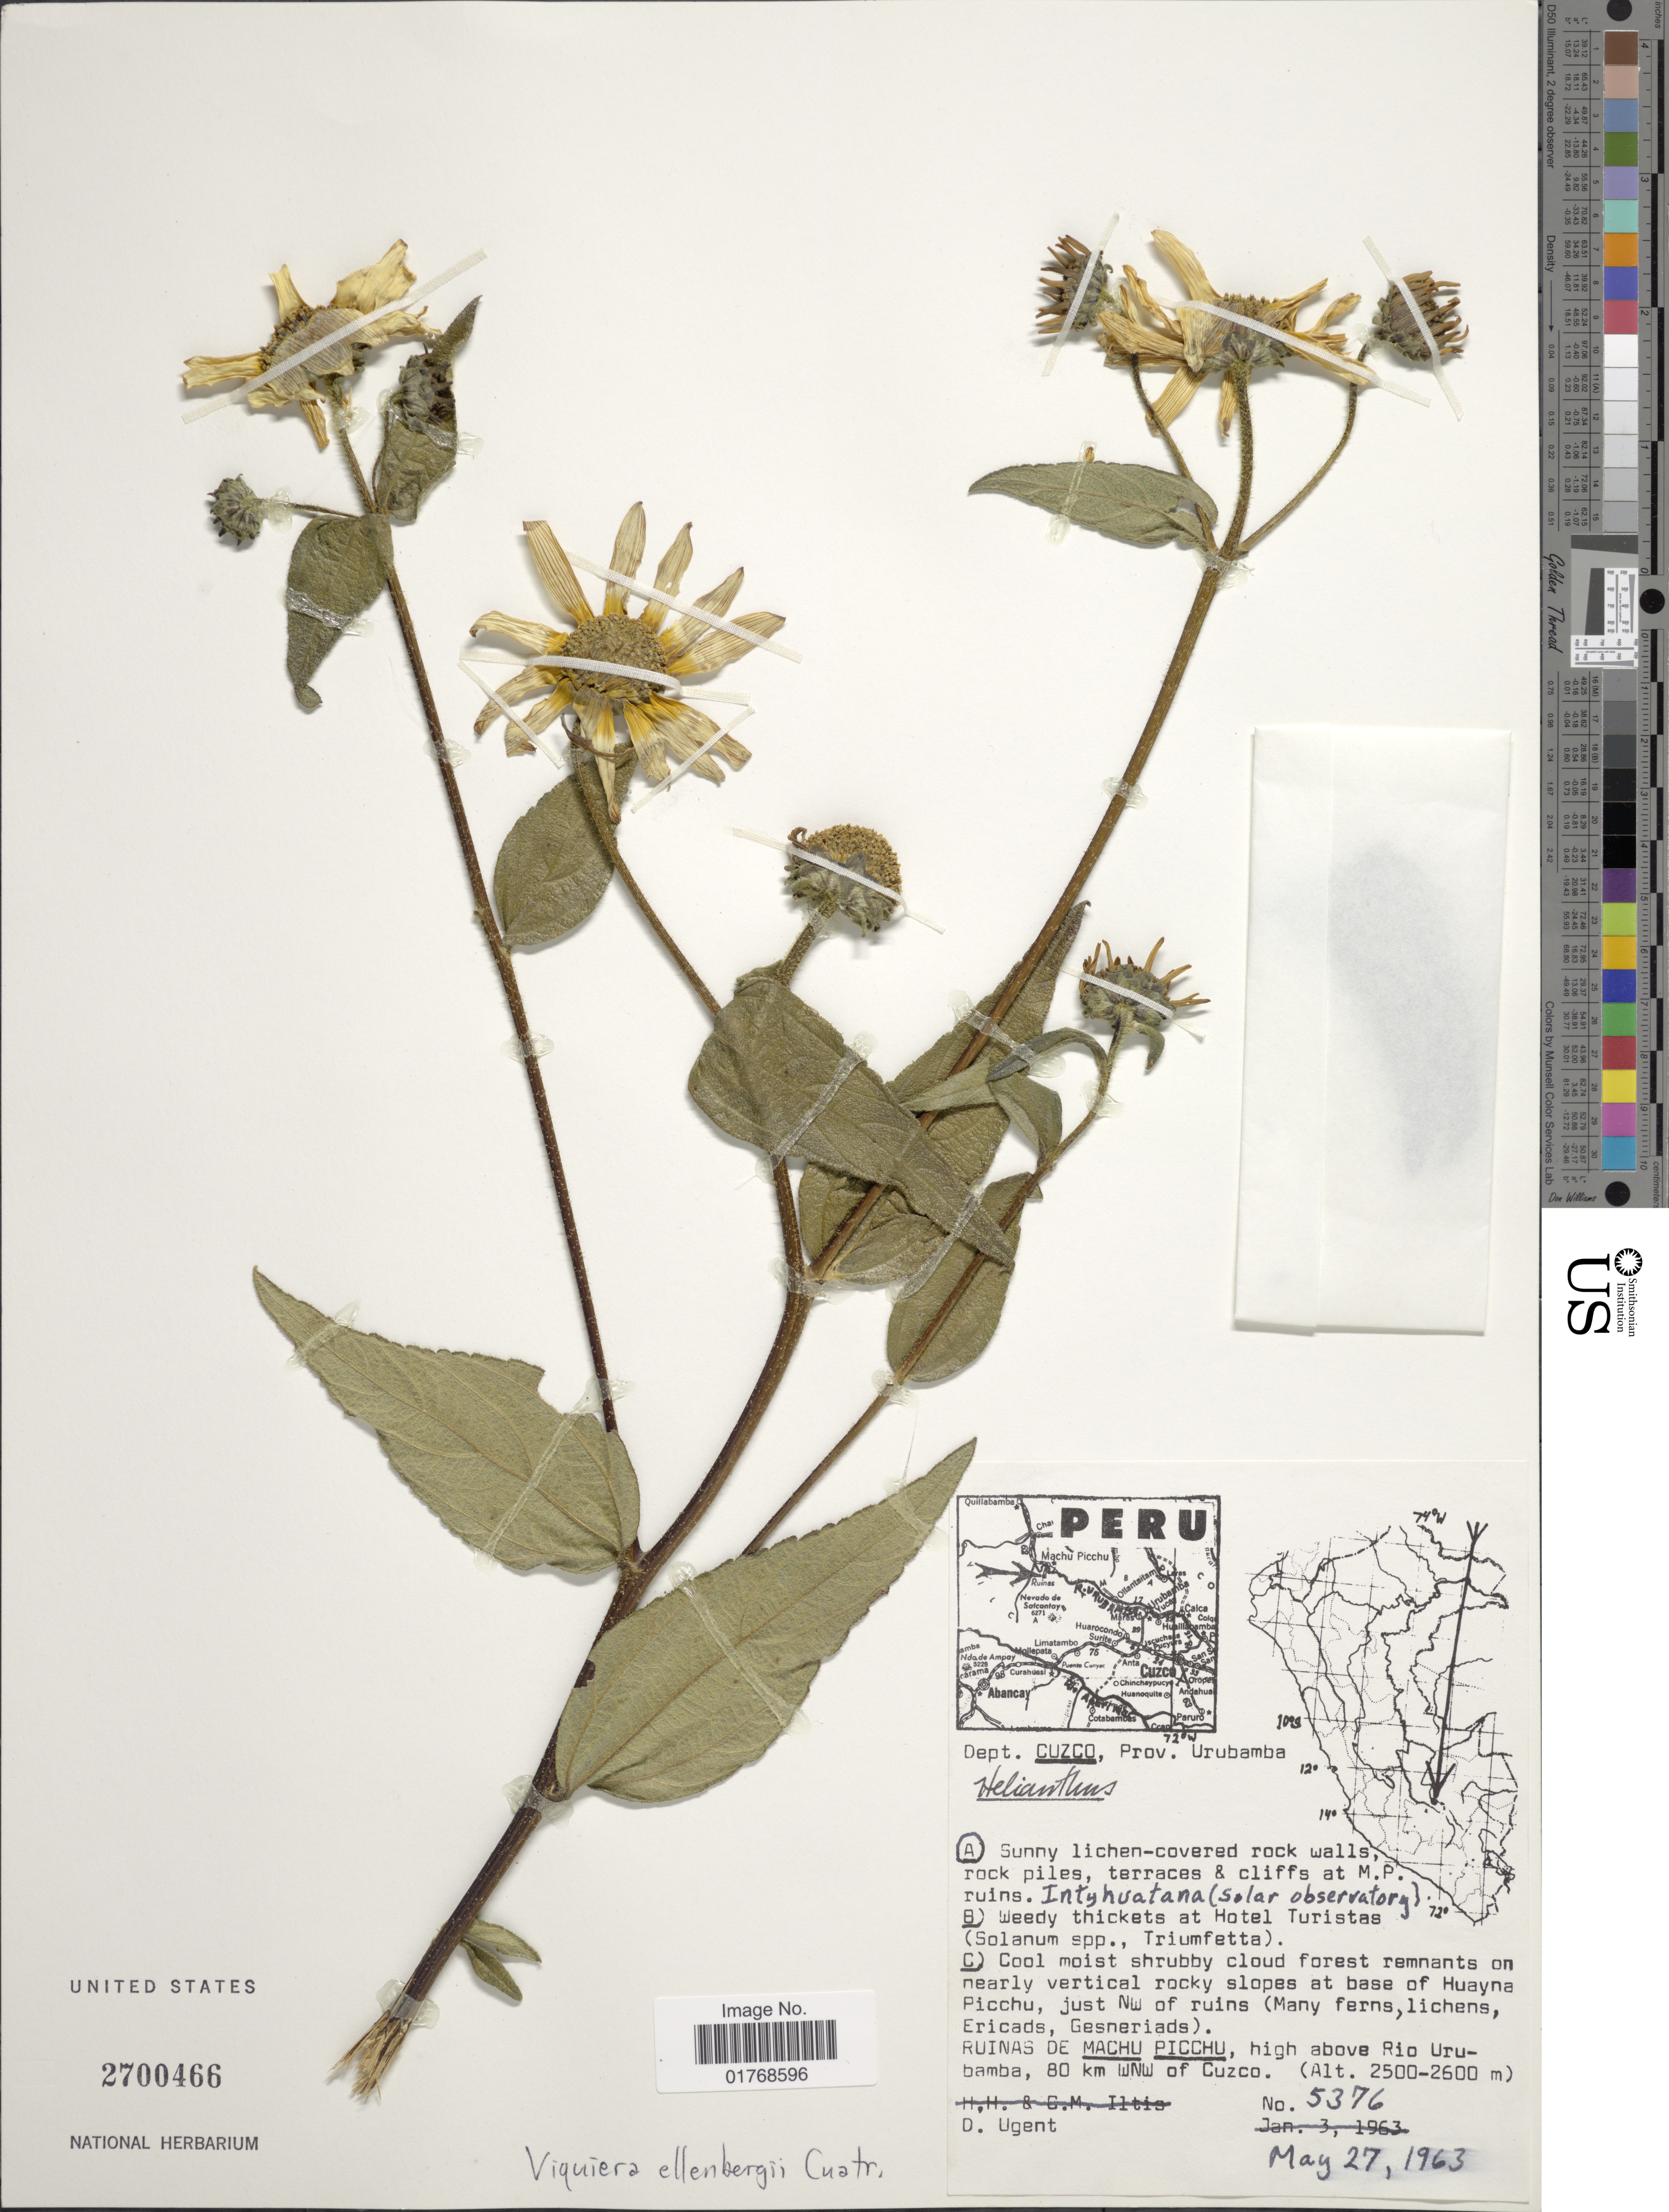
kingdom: Plantae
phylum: Tracheophyta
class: Magnoliopsida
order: Asterales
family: Asteraceae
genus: Viguiera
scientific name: Viguiera ellenbergii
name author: Cuatrec.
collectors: D. Ugent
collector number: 5376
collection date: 1963-05-27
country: Peru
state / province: Cusco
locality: Dept. Cuzco, Prov. Urubamba. Ruinas de Machu Picchu, high above Rio Urubamba, 80 km WNW of Cuzco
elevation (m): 2500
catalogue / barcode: US 2700466